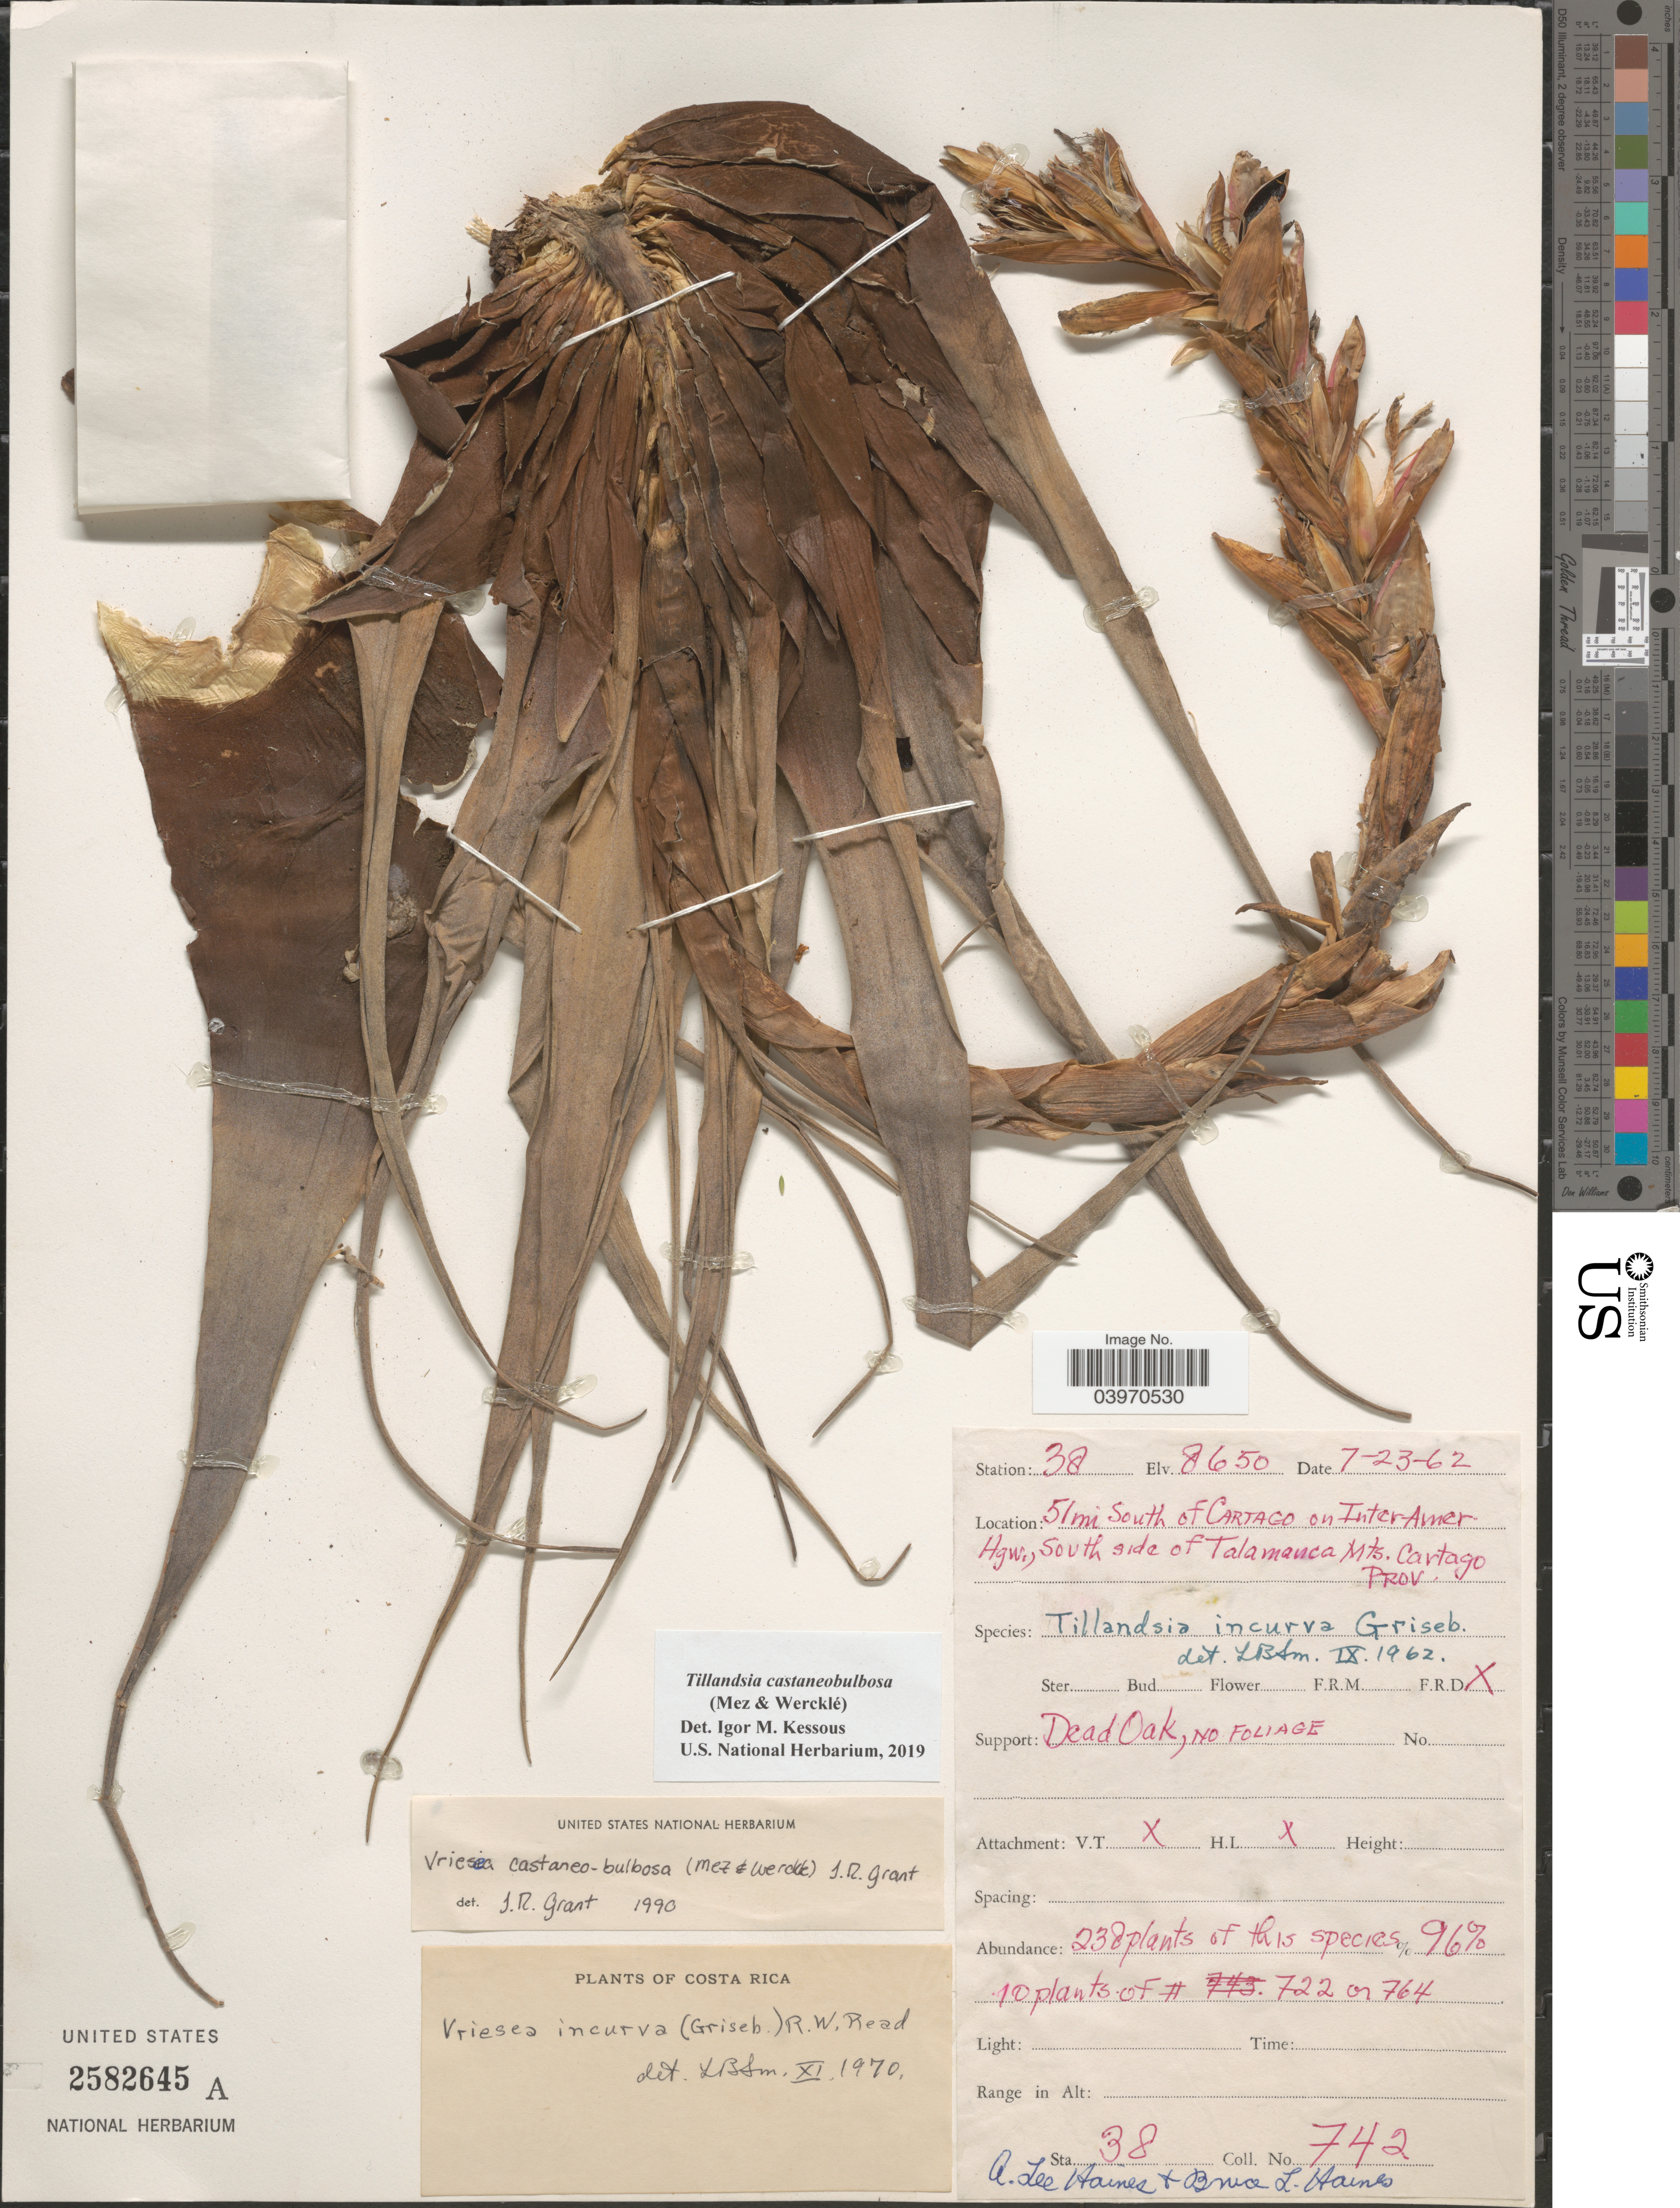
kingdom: Plantae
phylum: Tracheophyta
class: Liliopsida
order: Poales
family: Bromeliaceae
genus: Tillandsia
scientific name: Tillandsia castaneobulbosa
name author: Mez & Wercklé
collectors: A. L. Haines & B. L. Haines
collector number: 742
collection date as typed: Transcribed d/m/y: 23/7/62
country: Costa Rica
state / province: Cartago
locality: Station: 38. 51 mi South of Cartago on Inter-Amer Hgw; South side of Talamanca Mts.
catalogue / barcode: US 2582645A